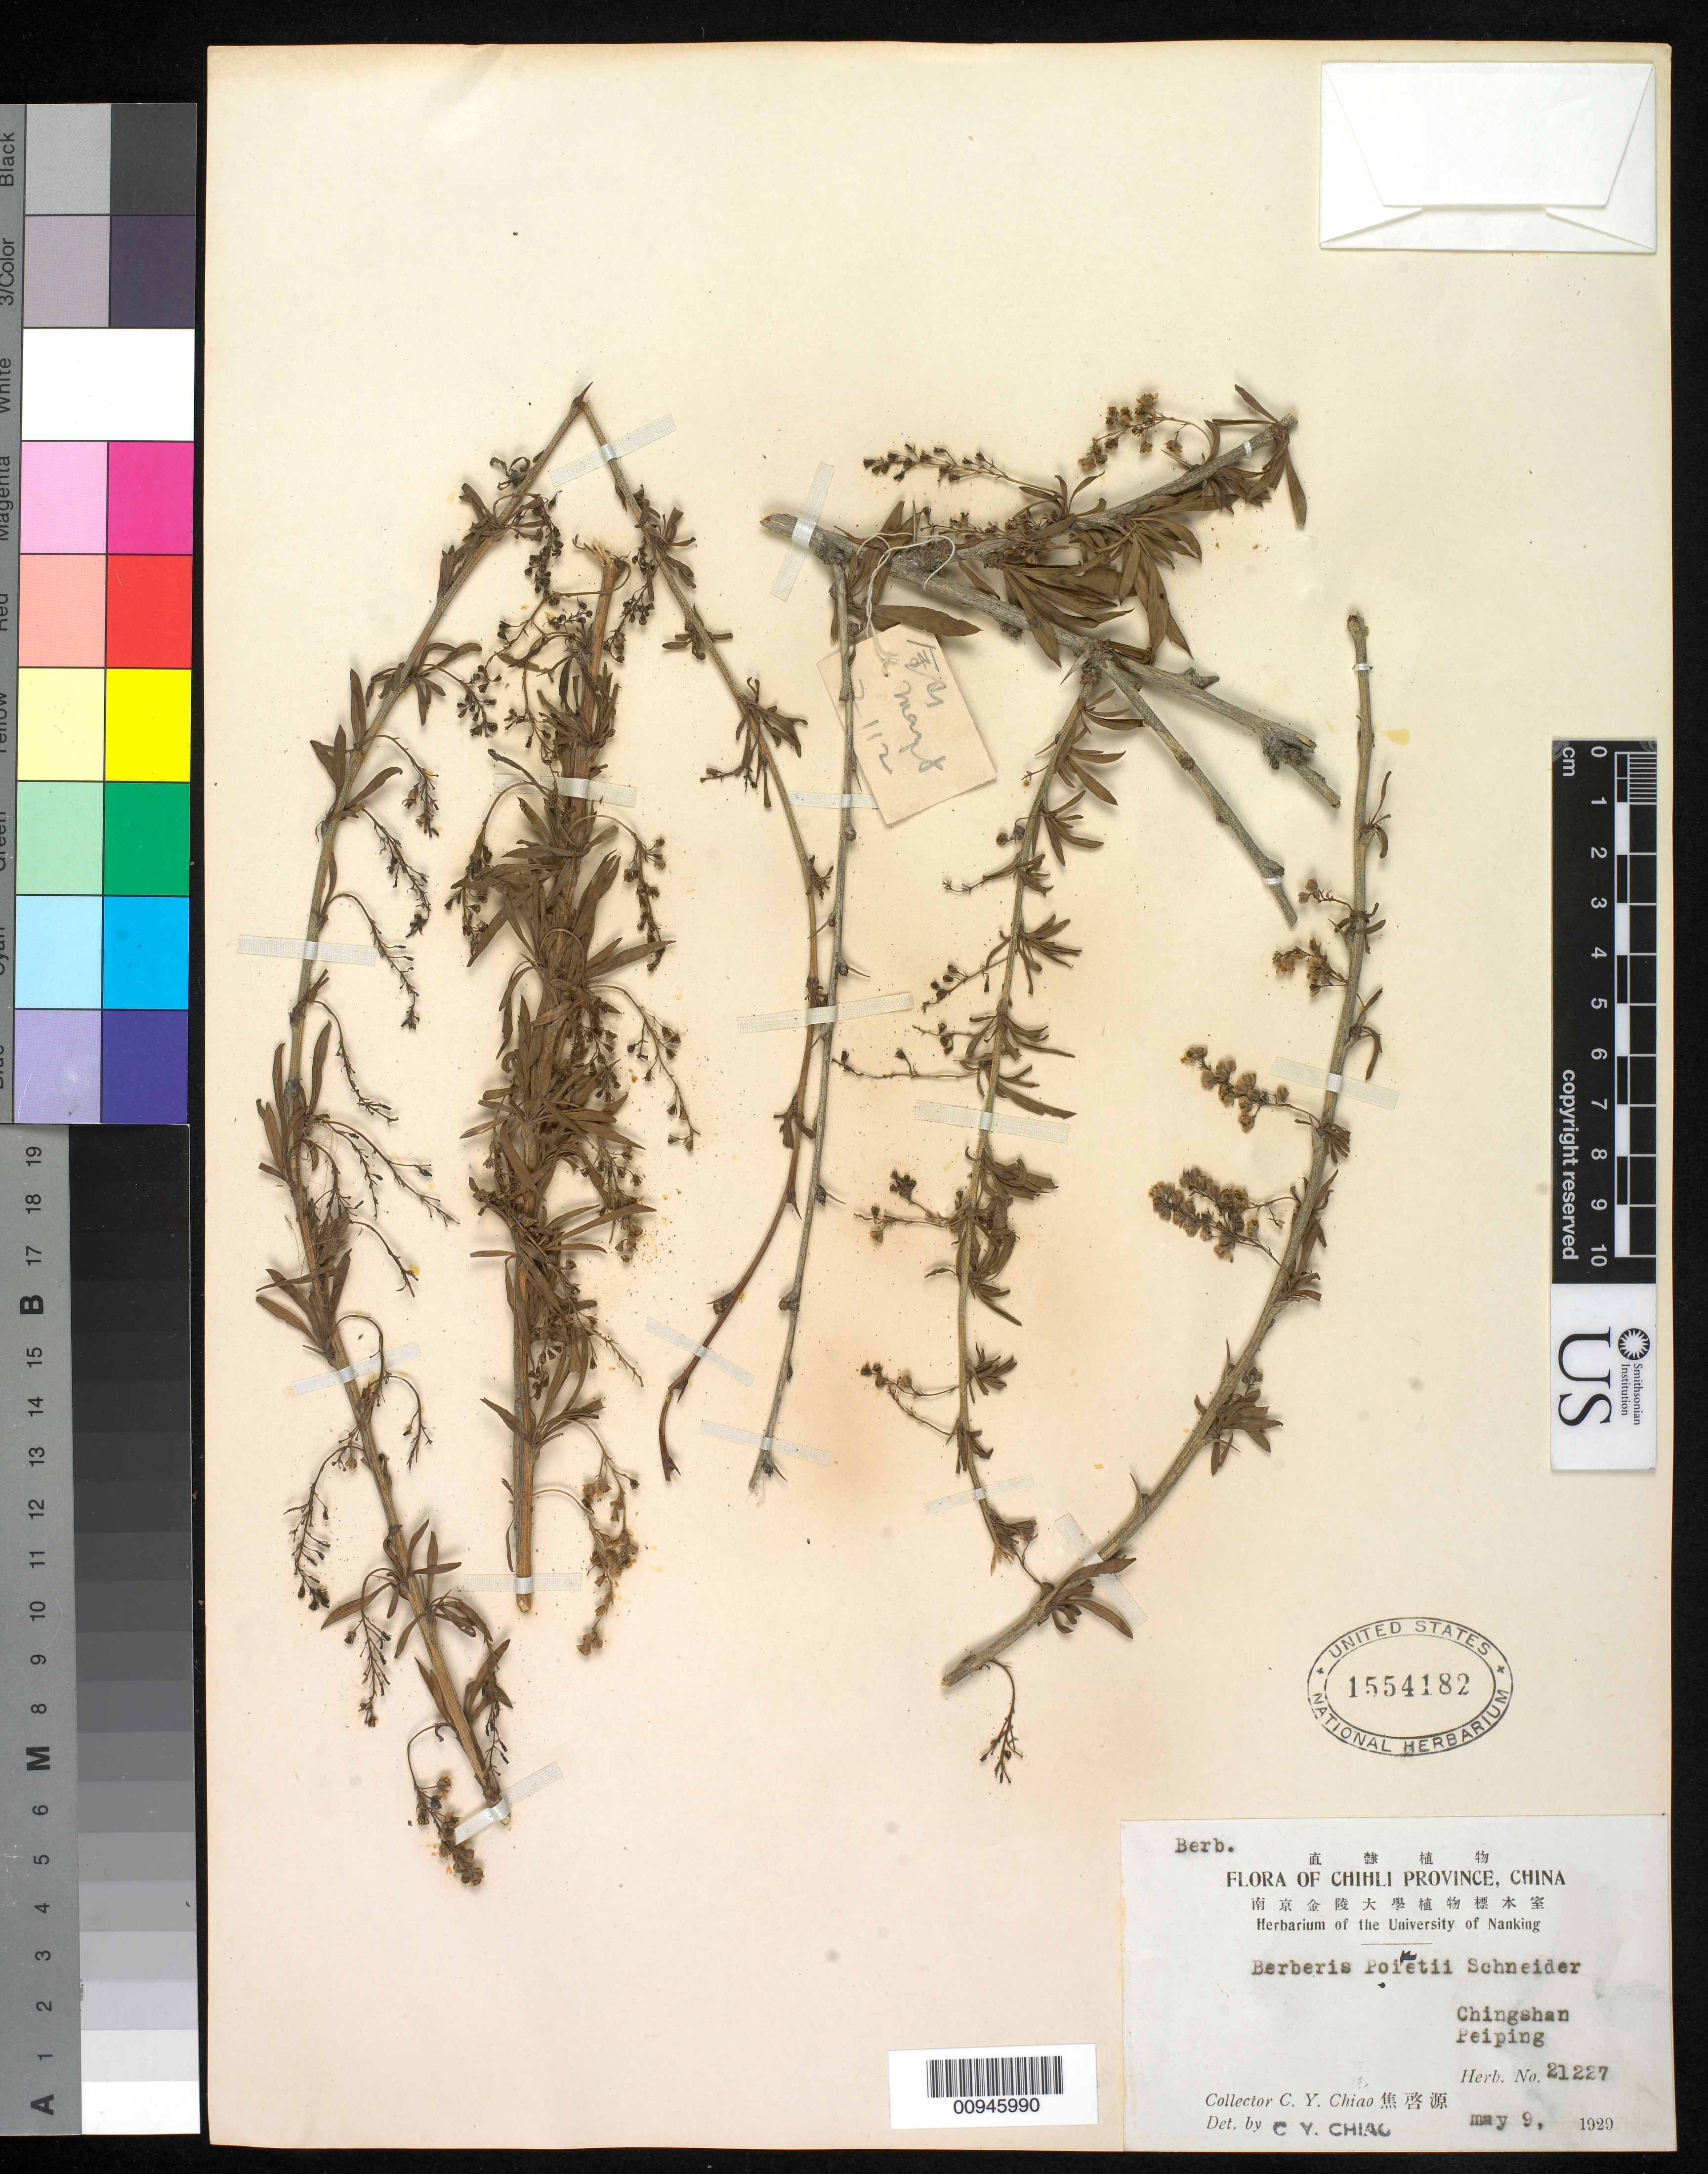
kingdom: Plantae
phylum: Tracheophyta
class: Magnoliopsida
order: Ranunculales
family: Berberidaceae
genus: Berberis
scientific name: Berberis poiretii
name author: C.K. Schneid.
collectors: C. Y. Chiao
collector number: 21227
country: China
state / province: Beijing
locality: Chingshan, Peiping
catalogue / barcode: US 1554182